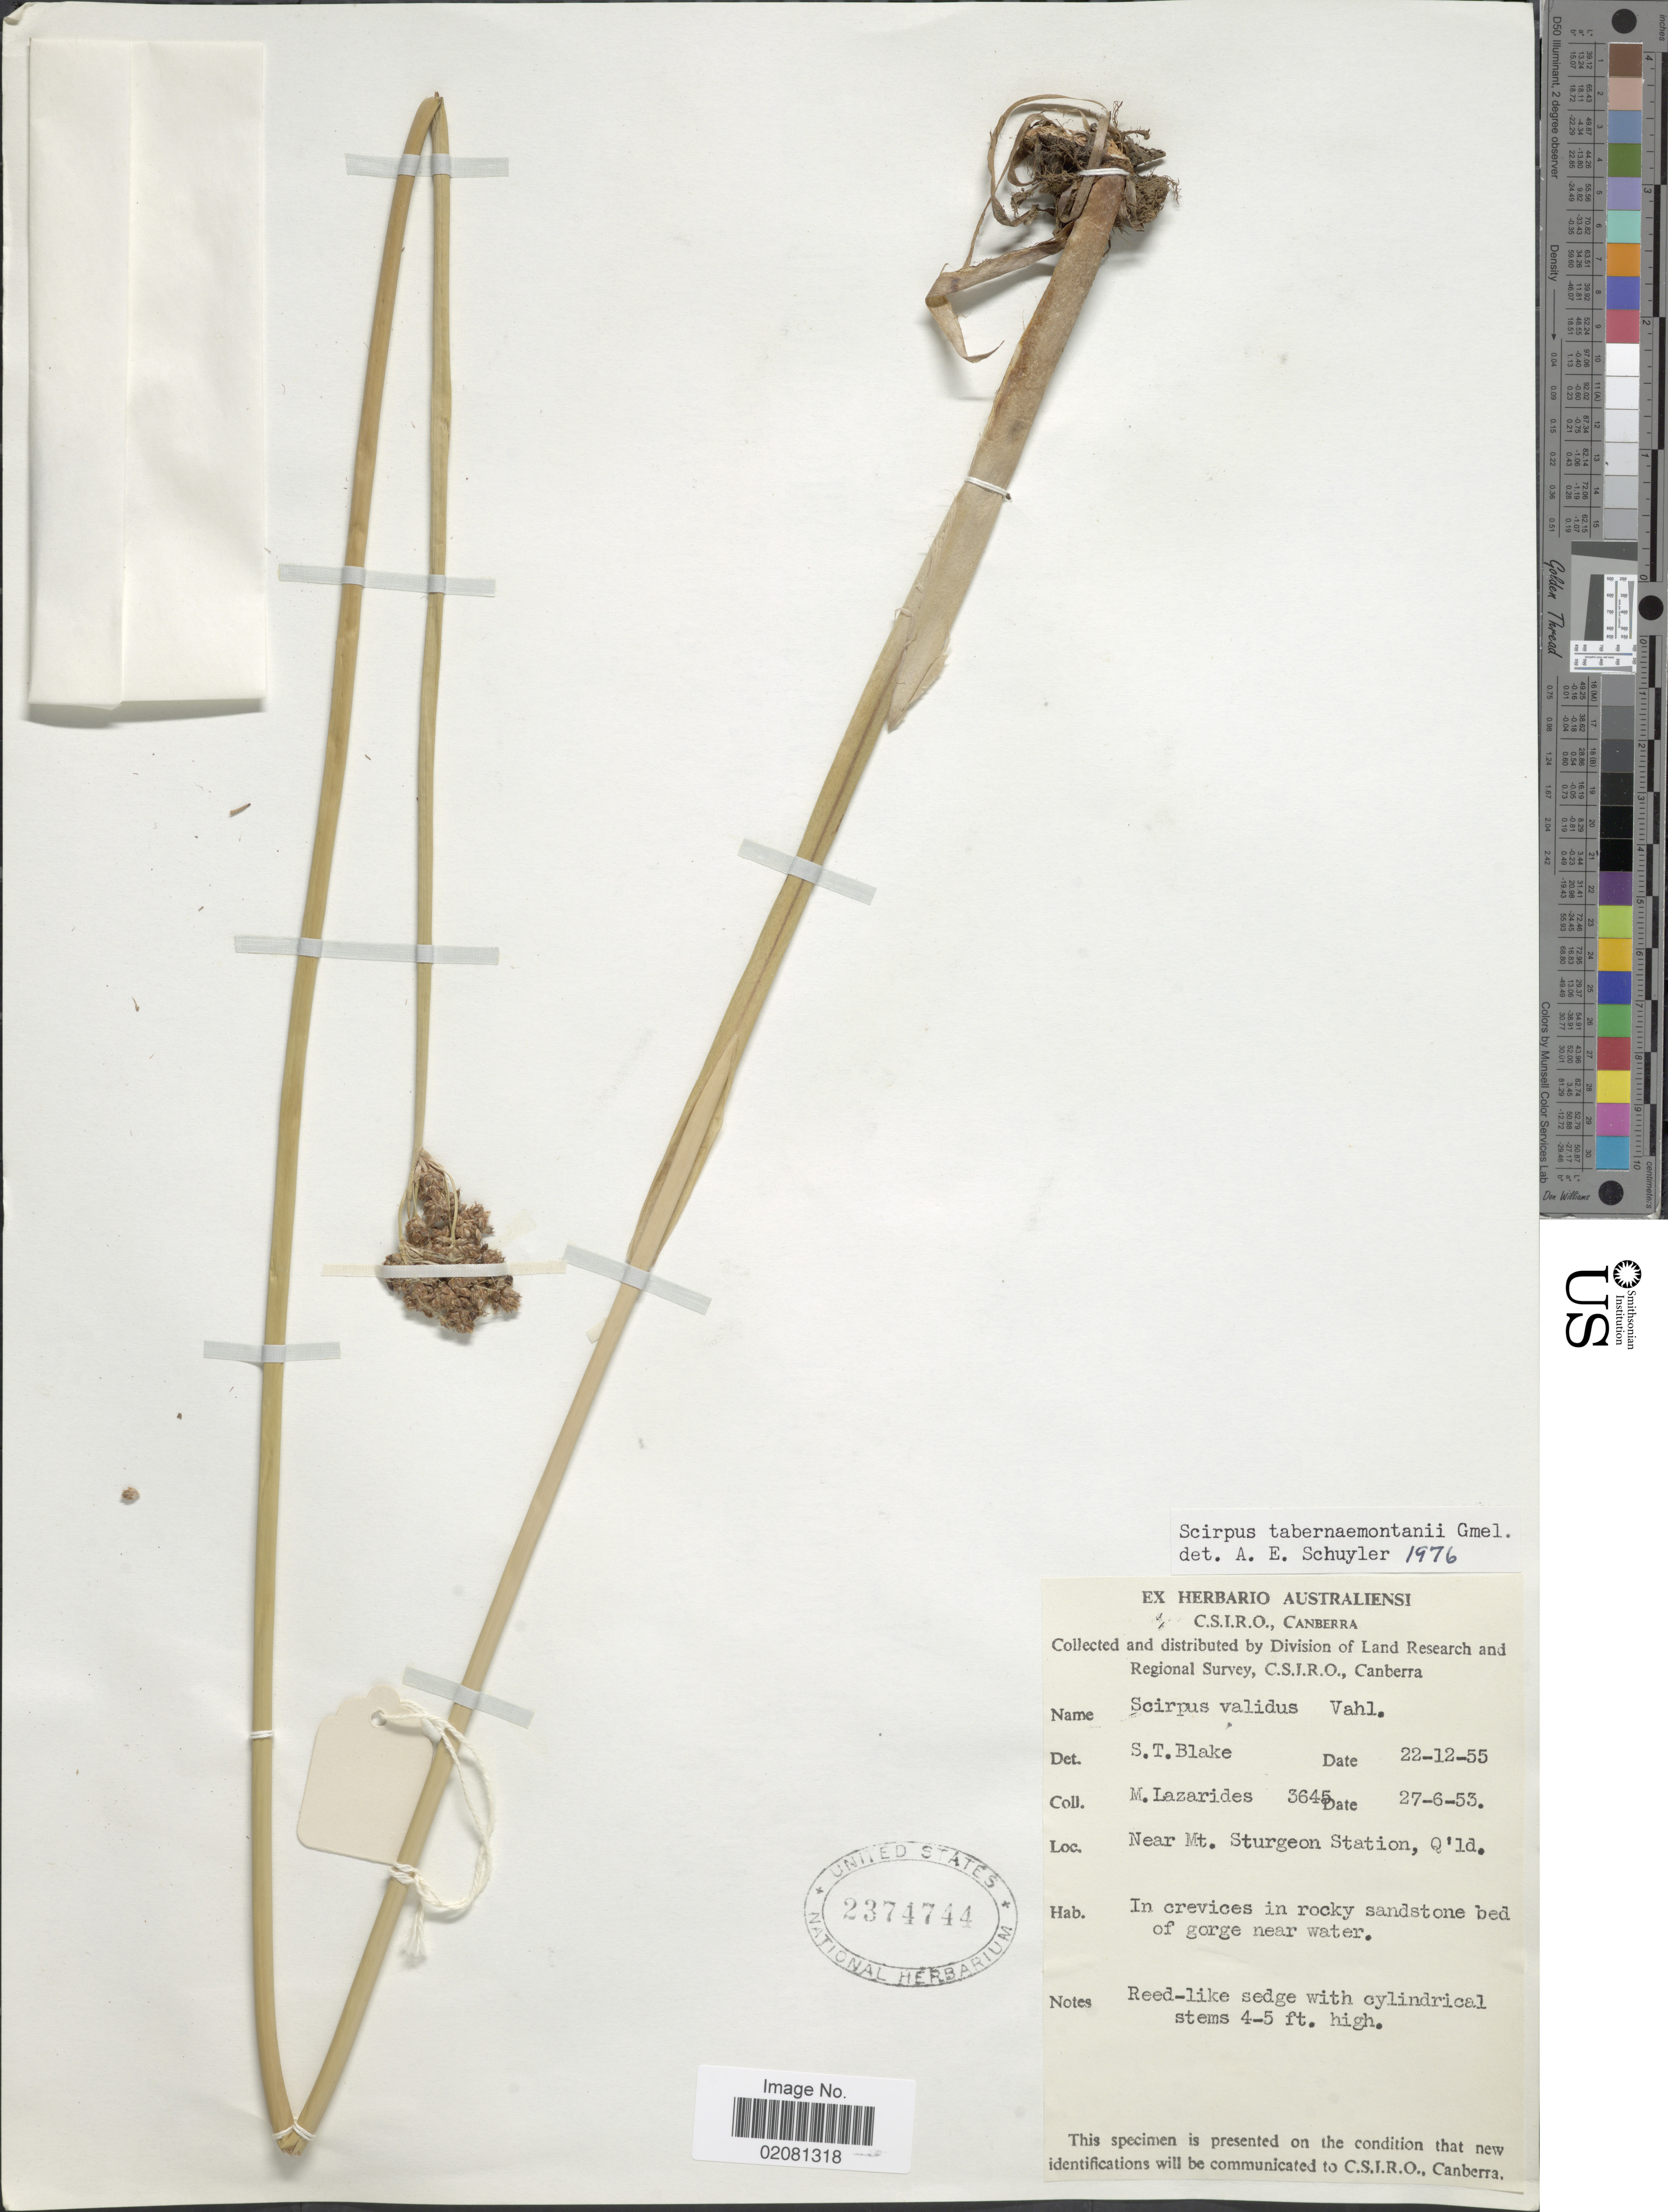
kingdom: Plantae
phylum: Tracheophyta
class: Liliopsida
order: Poales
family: Cyperaceae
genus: Schoenoplectus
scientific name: Schoenoplectus tabernaemontani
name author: (C.C. Gmel.) Palla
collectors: M. Lazarides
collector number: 3645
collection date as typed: Transcribed d/m/y: 27/6/53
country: Australia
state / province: Queensland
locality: Near Mt. Sturgeon Station, Q'ld., in crevices in rocky sandstone bed.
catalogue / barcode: US 2374744